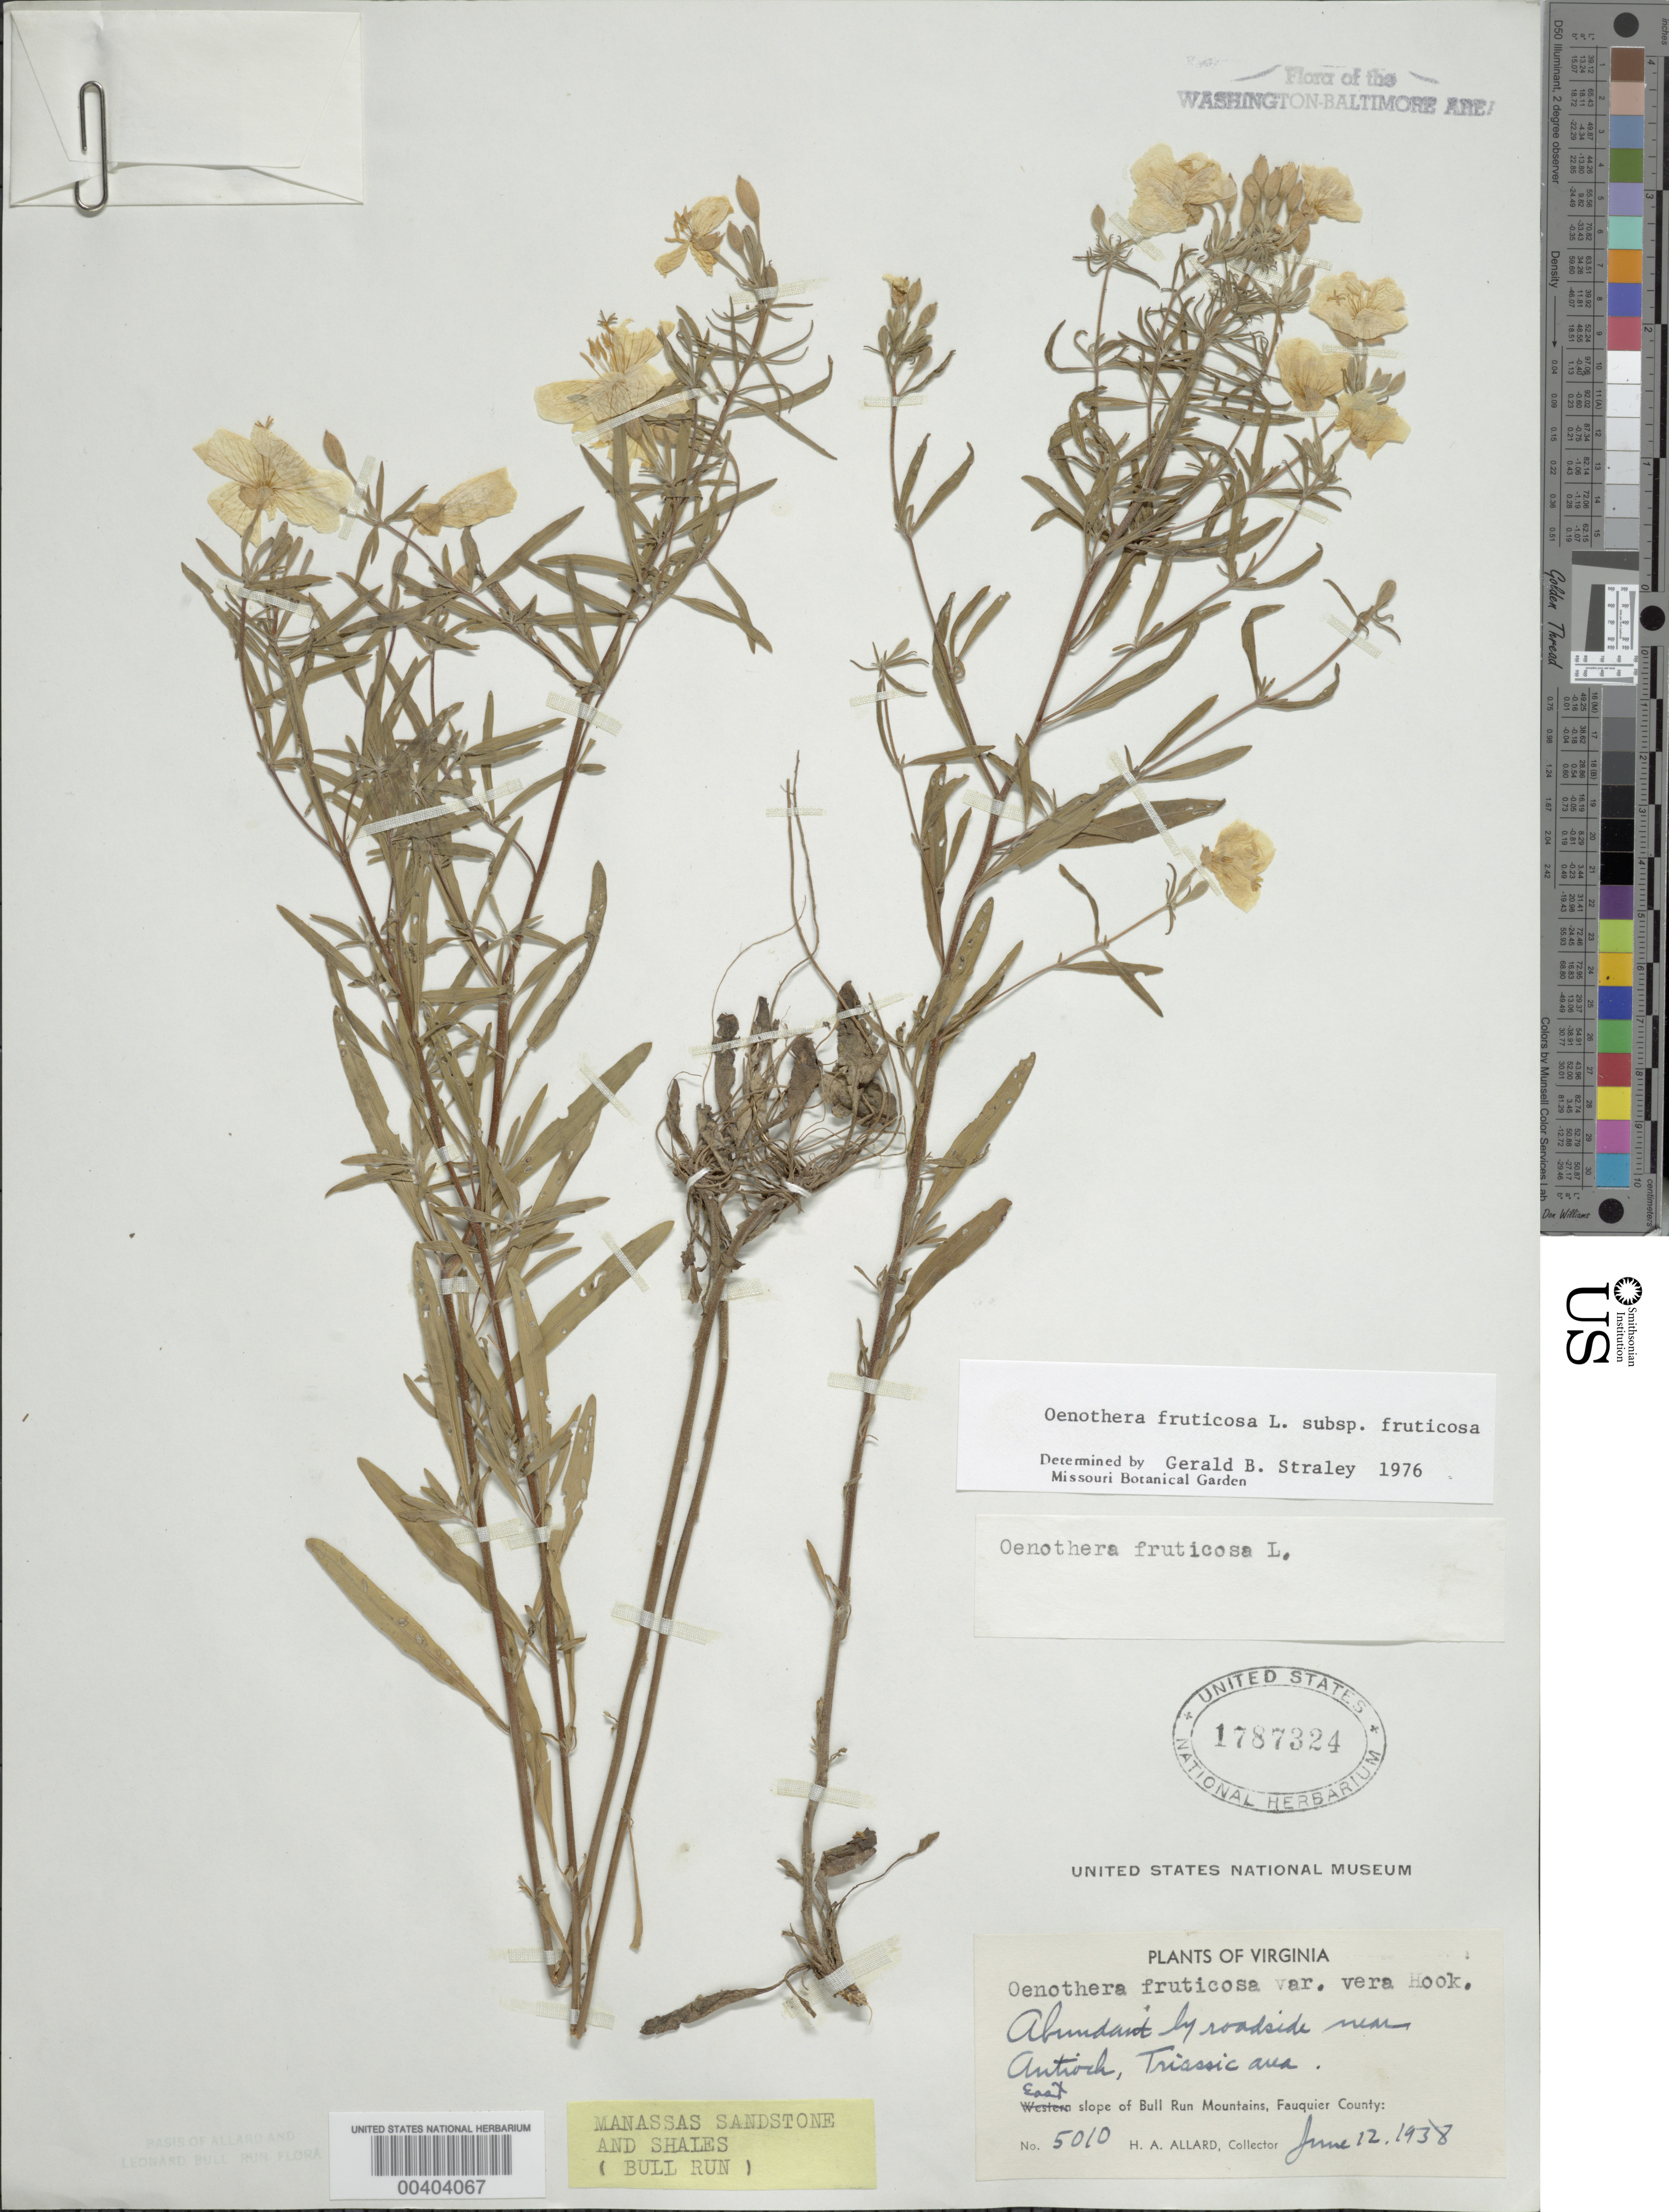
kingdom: Plantae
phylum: Tracheophyta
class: Magnoliopsida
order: Myrtales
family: Onagraceae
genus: Oenothera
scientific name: Oenothera fruticosa subsp. fruticosa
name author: L.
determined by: Straley, G. B.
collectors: H. A. Allard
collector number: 5010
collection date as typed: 12 Jun 1938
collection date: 1938-06-12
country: United States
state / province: Virginia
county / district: Fauquier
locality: Antioch, Triassic area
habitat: Roadside, Manassas sandstone and shales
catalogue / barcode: US 1787324